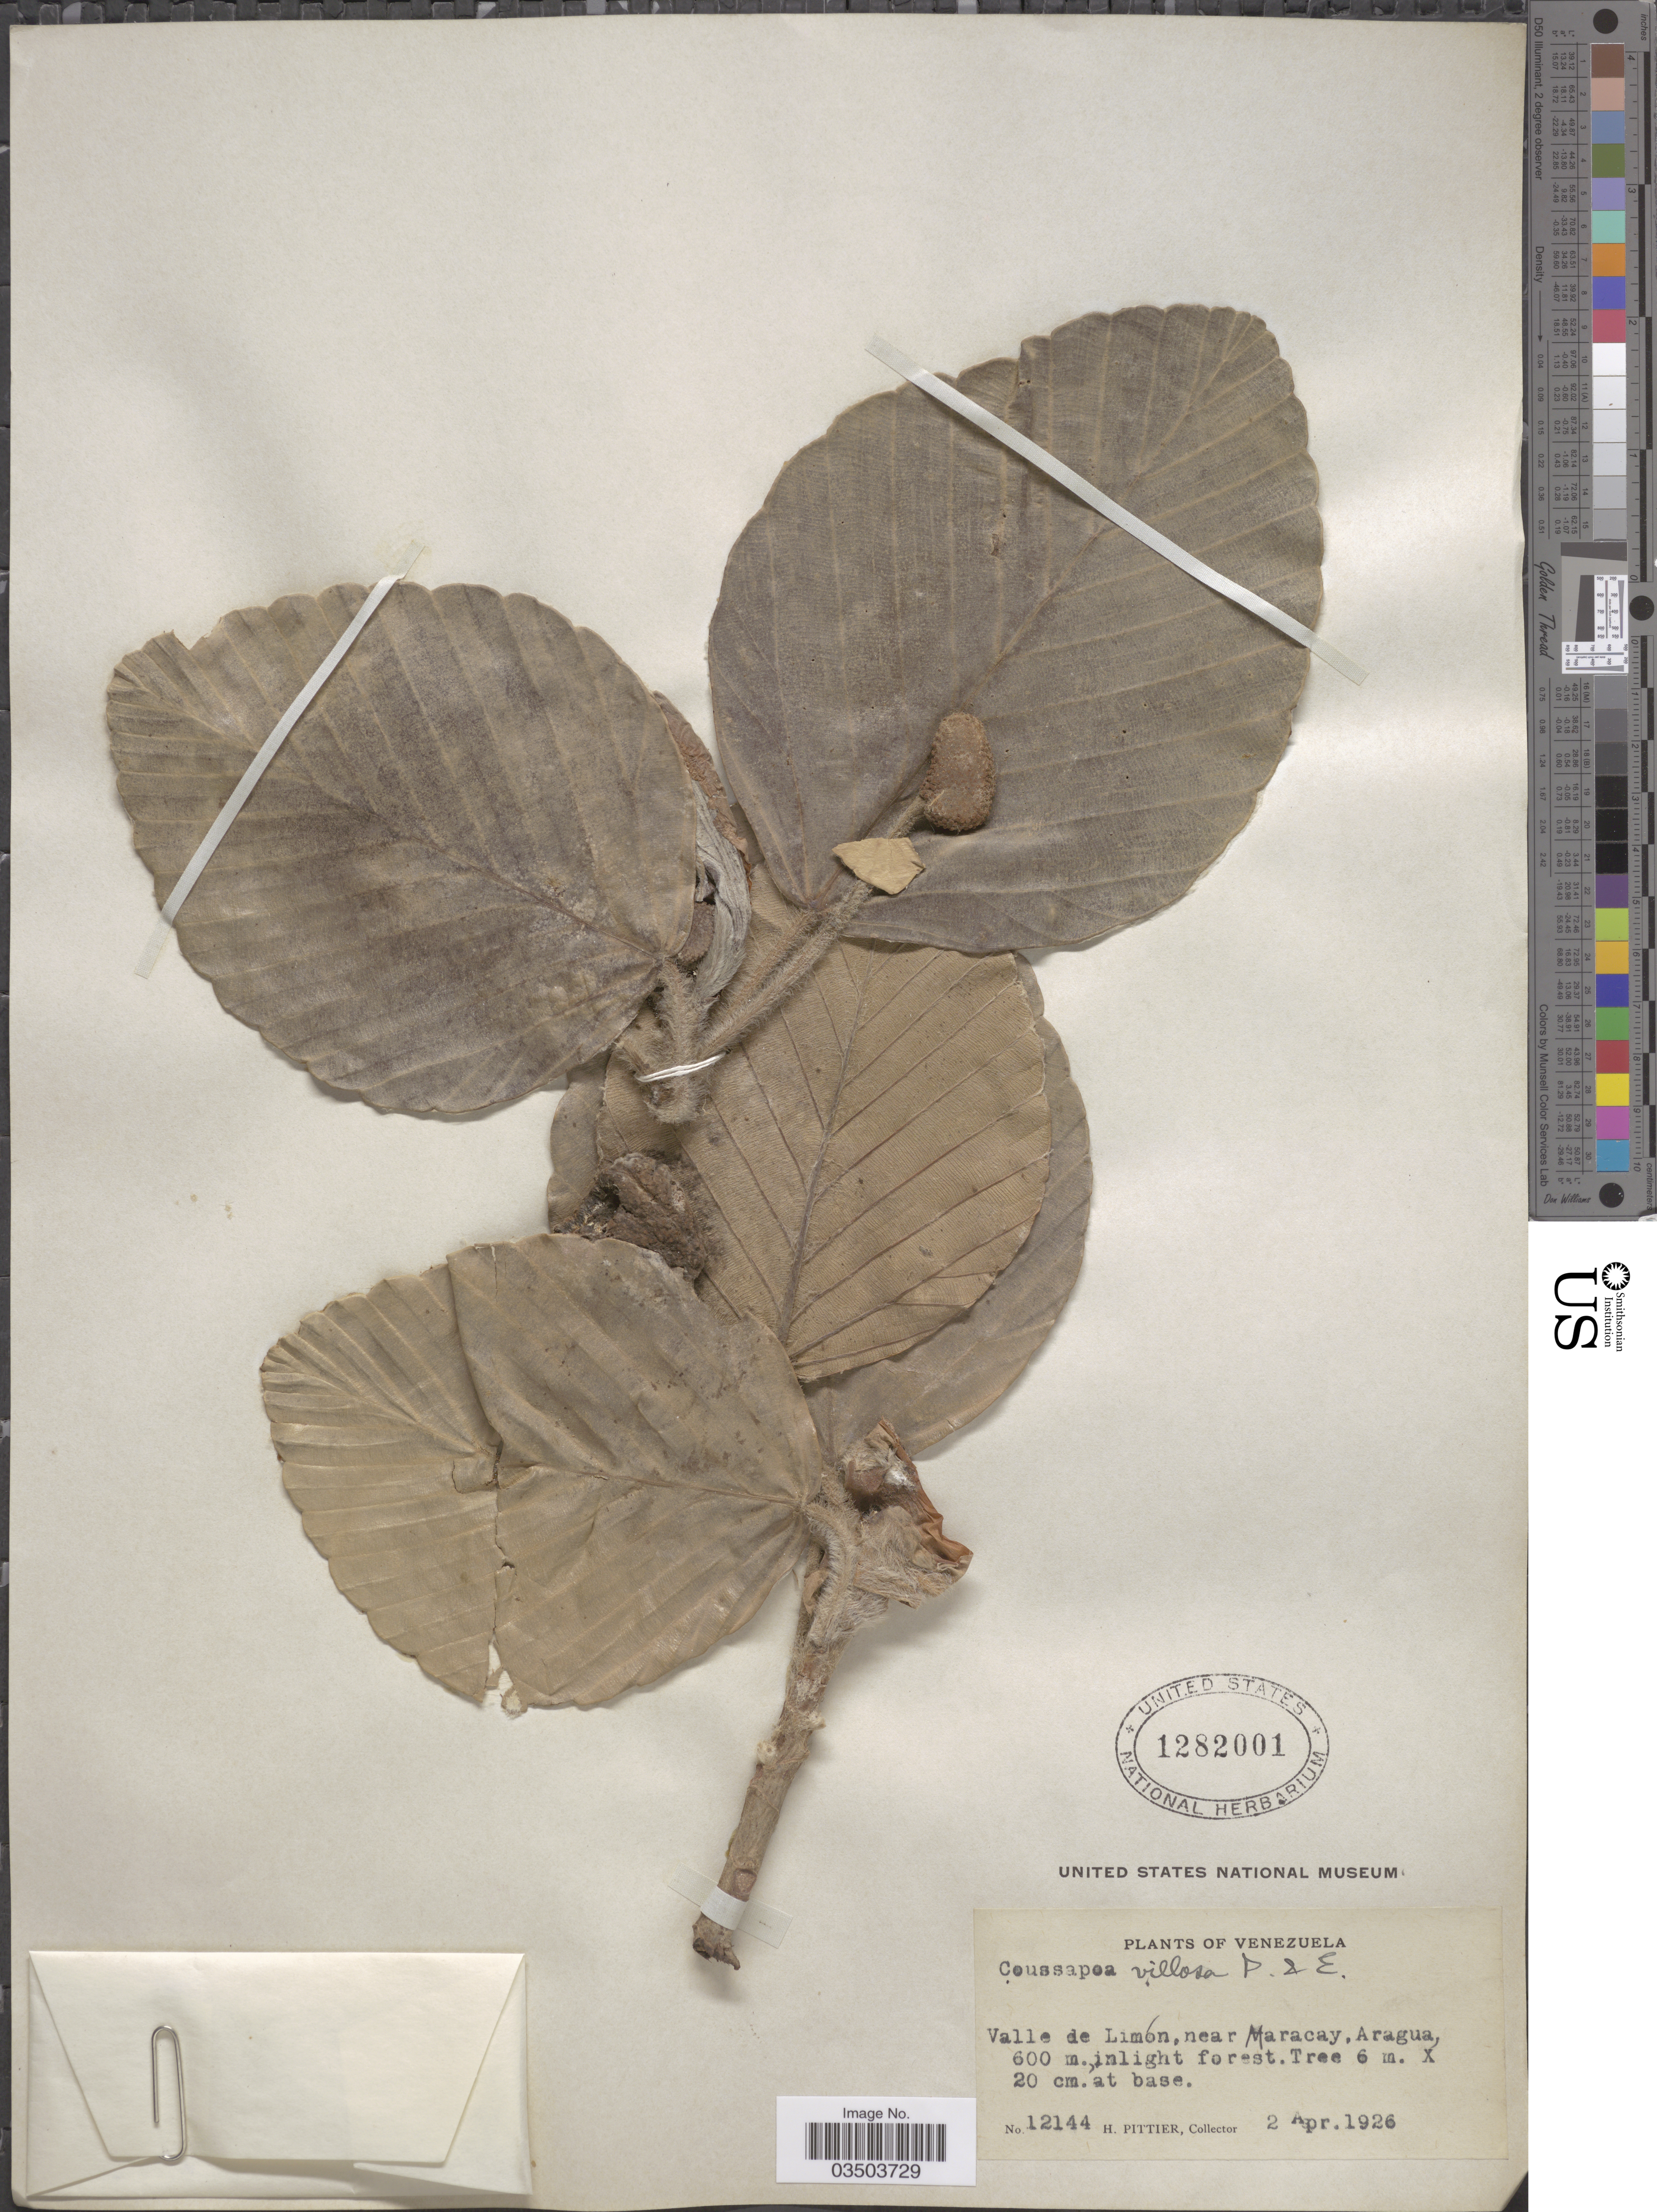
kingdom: Plantae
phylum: Tracheophyta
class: Magnoliopsida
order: Rosales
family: Urticaceae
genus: Coussapoa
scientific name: Coussapoa villosa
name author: Poepp. & Endl.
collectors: H. F. Pittier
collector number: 12144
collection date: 1926-04-02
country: Venezuela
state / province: Aragua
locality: Valle de Limón, near Maracay.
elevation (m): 600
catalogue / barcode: US 1282001